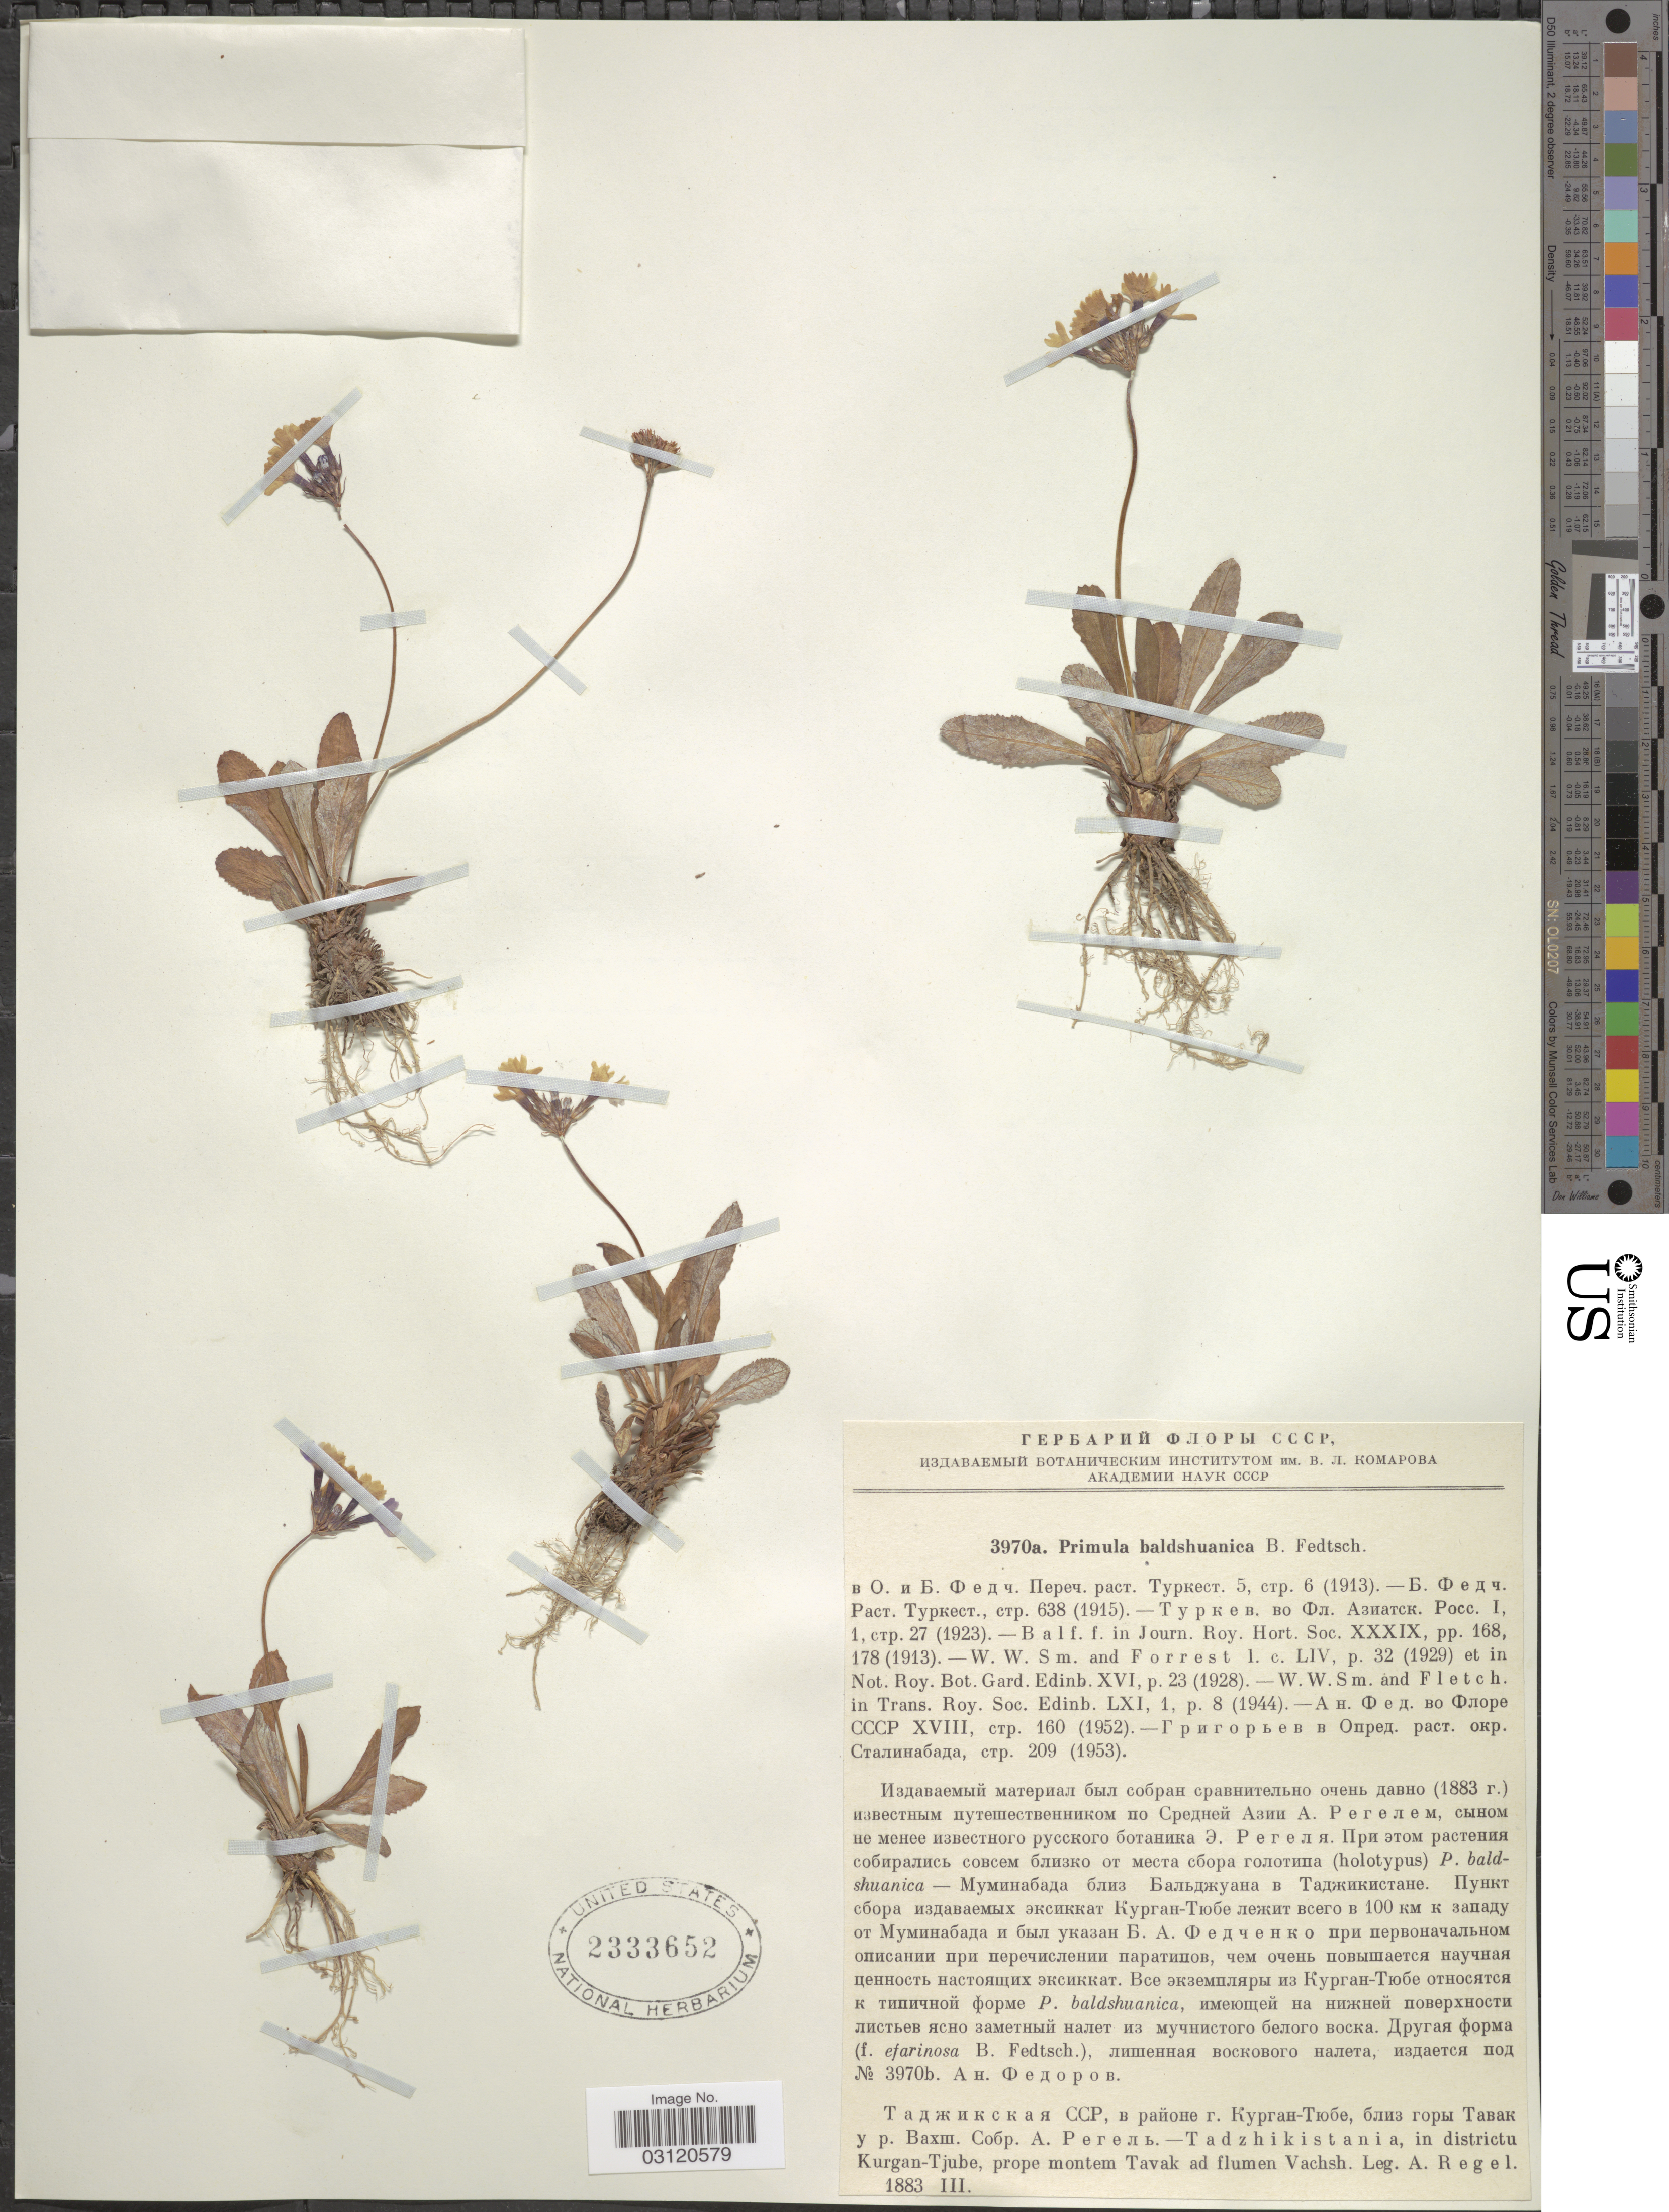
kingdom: Plantae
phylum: Tracheophyta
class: Magnoliopsida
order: Ericales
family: Primulaceae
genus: Primula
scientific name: Primula baldshuanica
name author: B. Fedtsch.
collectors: A. Regel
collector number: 3970a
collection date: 1883-03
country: Tajikistan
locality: Tadzhikistania, in districtu Kurgan-Tjube, prope montem Tavak ad flumen Vachsh.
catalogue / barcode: US 2333652